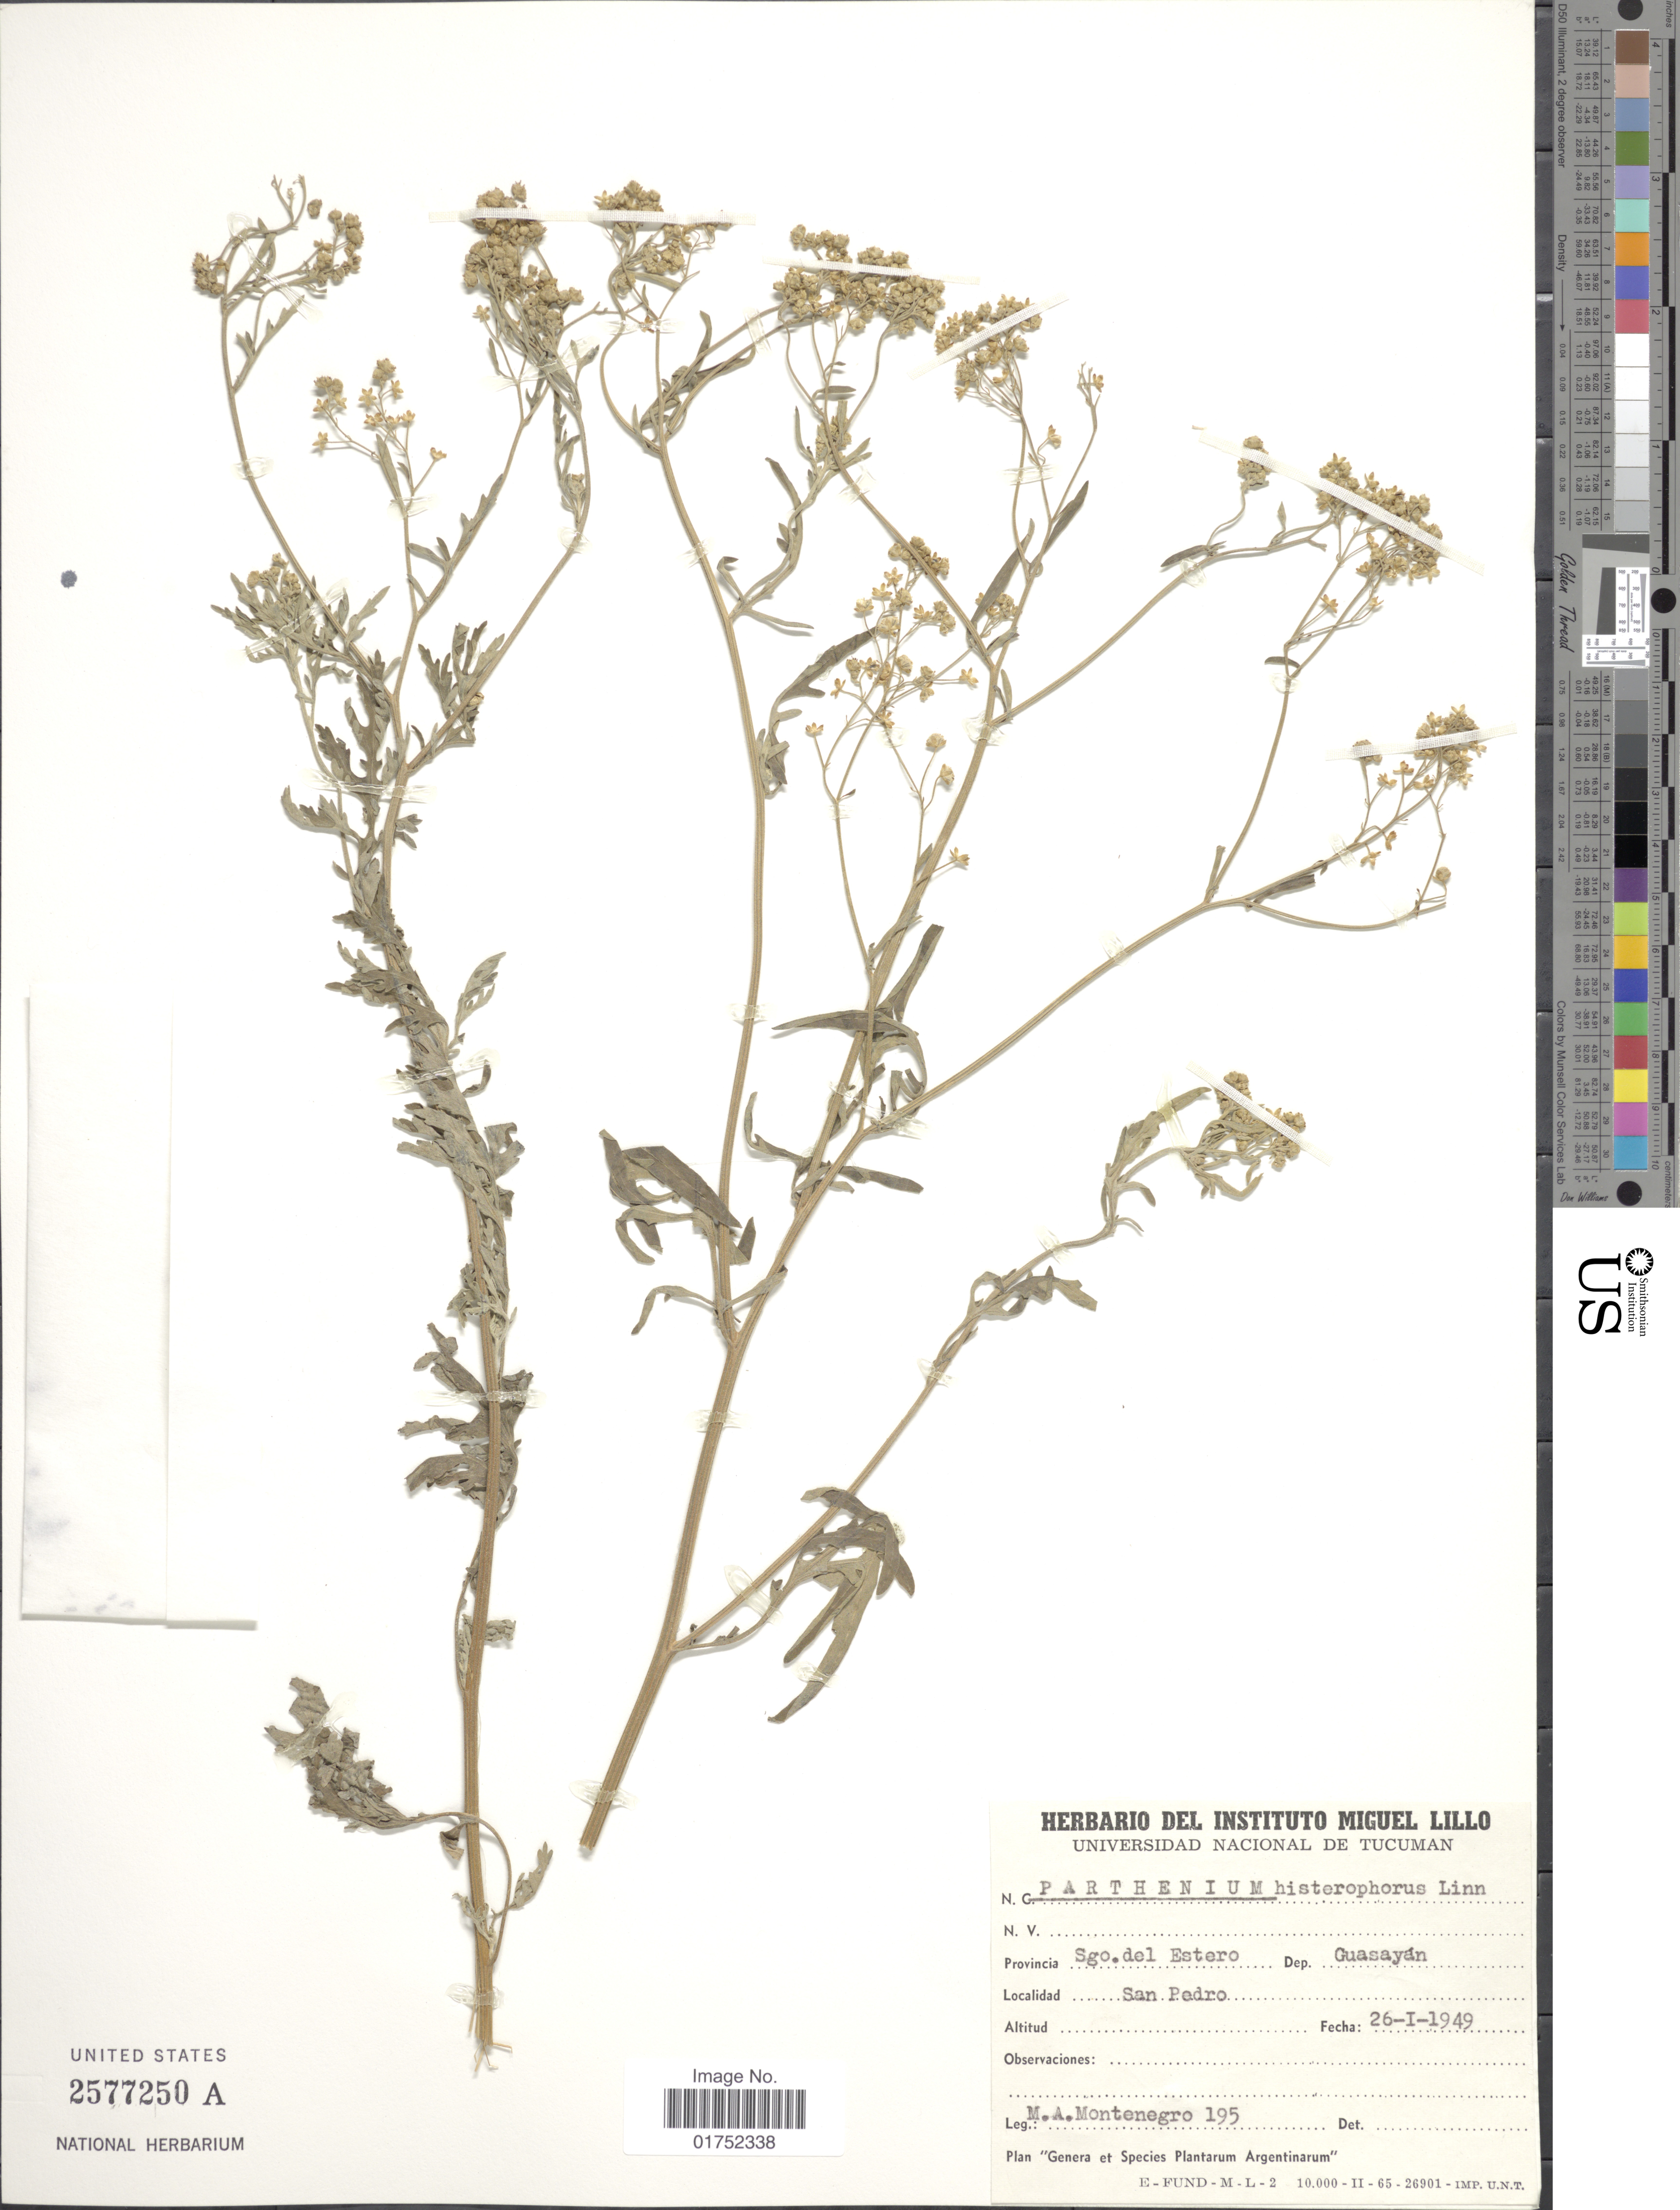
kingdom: Plantae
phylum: Tracheophyta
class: Magnoliopsida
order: Asterales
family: Asteraceae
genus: Parthenium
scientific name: Parthenium hysterophorus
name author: L.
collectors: M. A. Montenegro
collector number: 195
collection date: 1949-01-26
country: Argentina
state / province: Santiago del Estero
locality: Sgo. del Estero, Dep. Guasayan, San Pedro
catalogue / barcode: US 2577250A